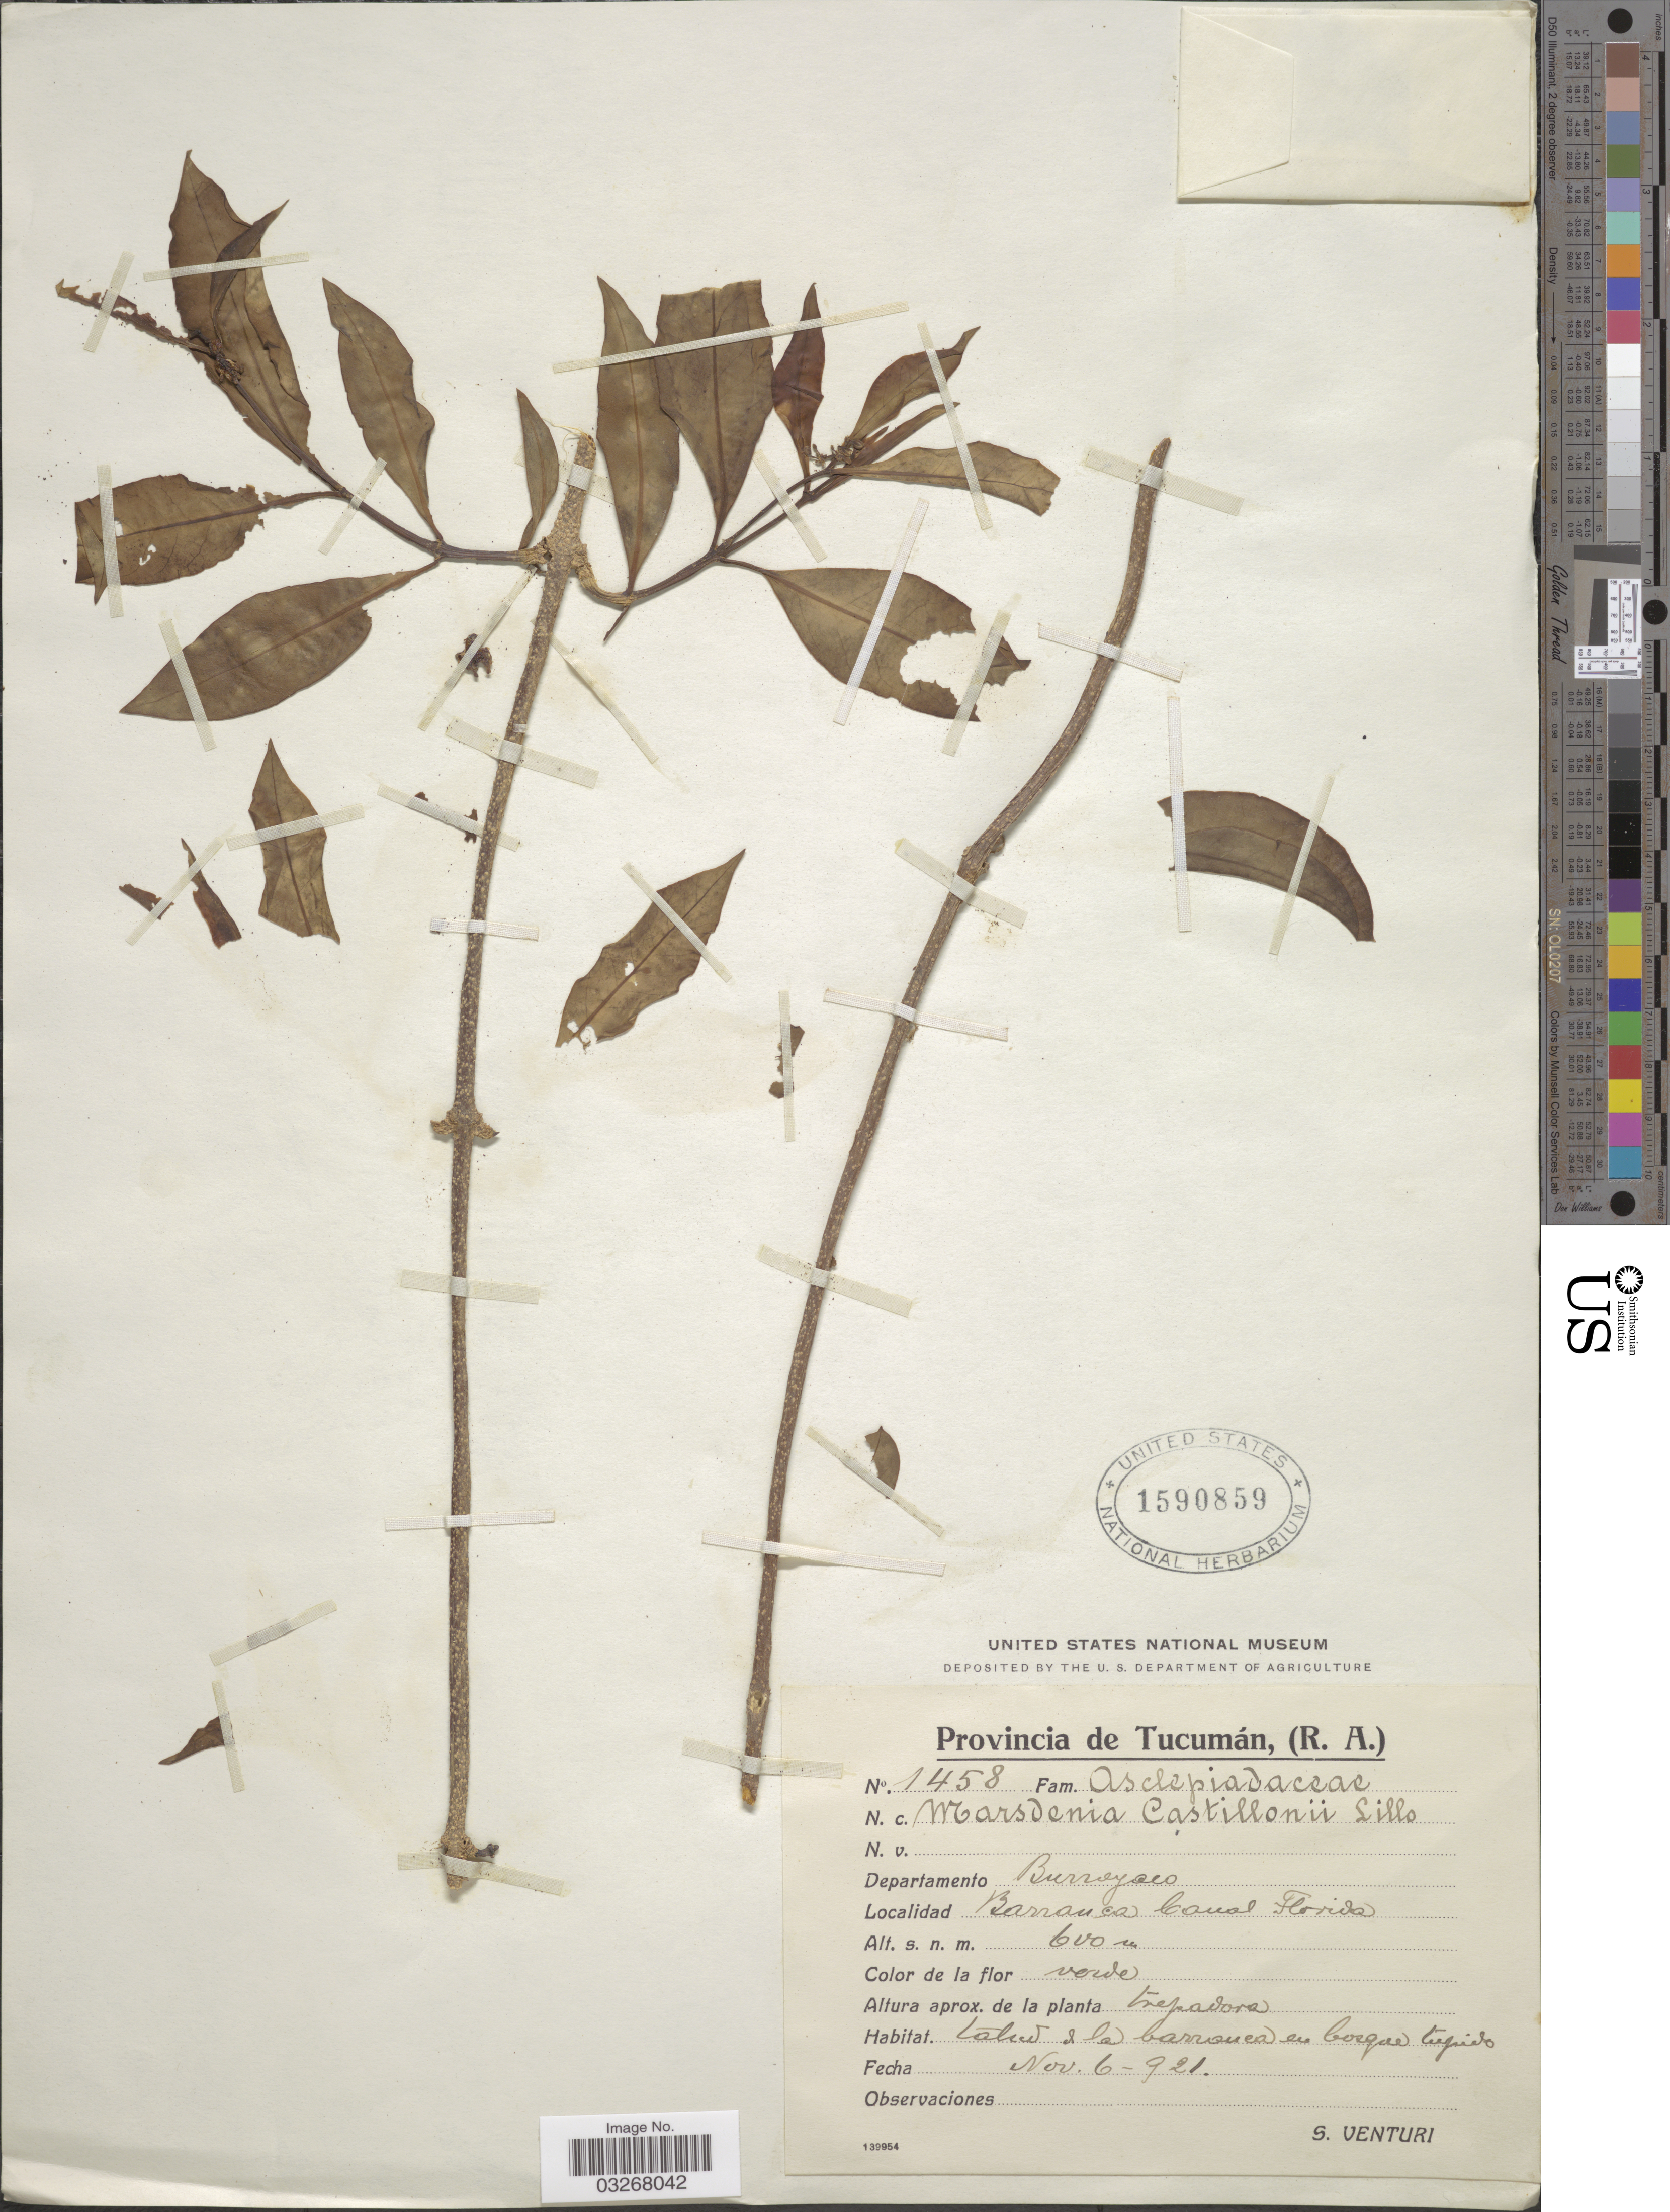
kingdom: Plantae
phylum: Tracheophyta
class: Magnoliopsida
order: Gentianales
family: Apocynaceae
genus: Marsdenia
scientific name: Marsdenia castillonii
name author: Lillo ex T. Mey.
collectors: S. Venturi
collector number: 1458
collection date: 1921-11-06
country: Argentina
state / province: Tucuman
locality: (R.A.) Departamento Burruyacú, Barranca Canal Florida.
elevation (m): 600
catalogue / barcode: US 1590859